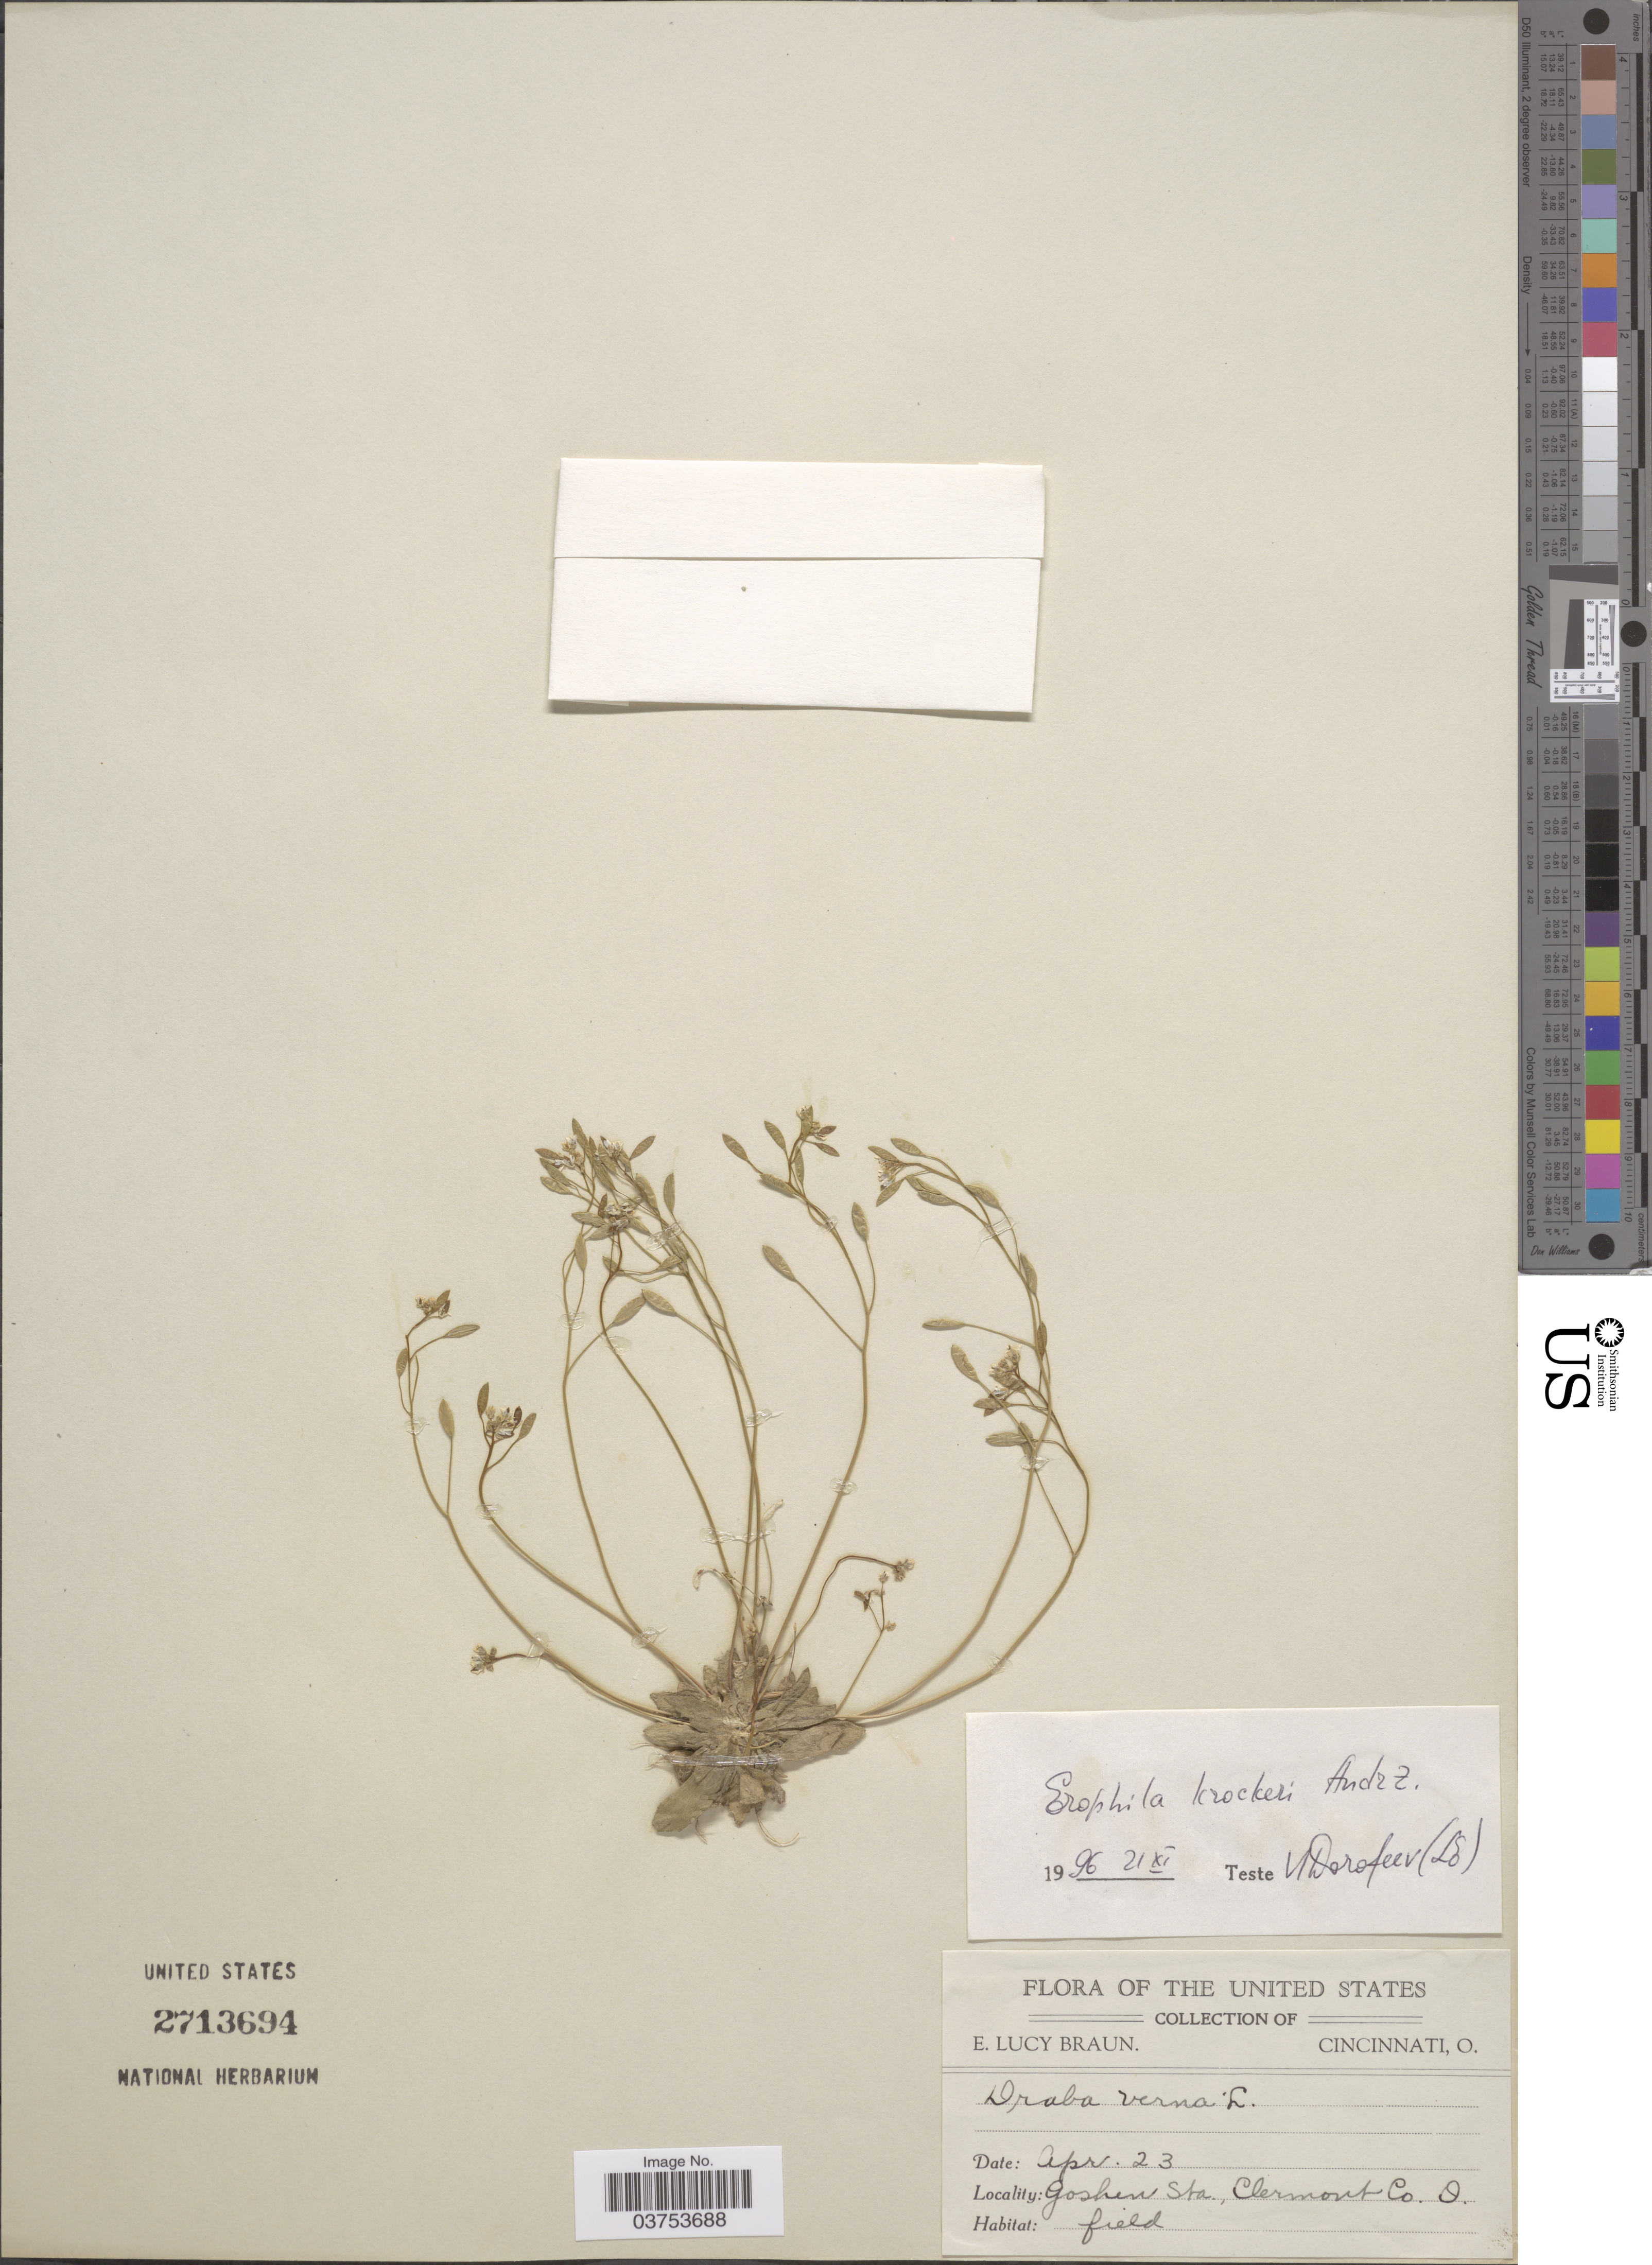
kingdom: Plantae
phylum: Tracheophyta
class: Magnoliopsida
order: Brassicales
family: Brassicaceae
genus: Erophila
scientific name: Erophila verna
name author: (L.) DC.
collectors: E. L. Braun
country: United States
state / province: Ohio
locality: Goshen Sta., Clermont Co.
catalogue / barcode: US 2713694